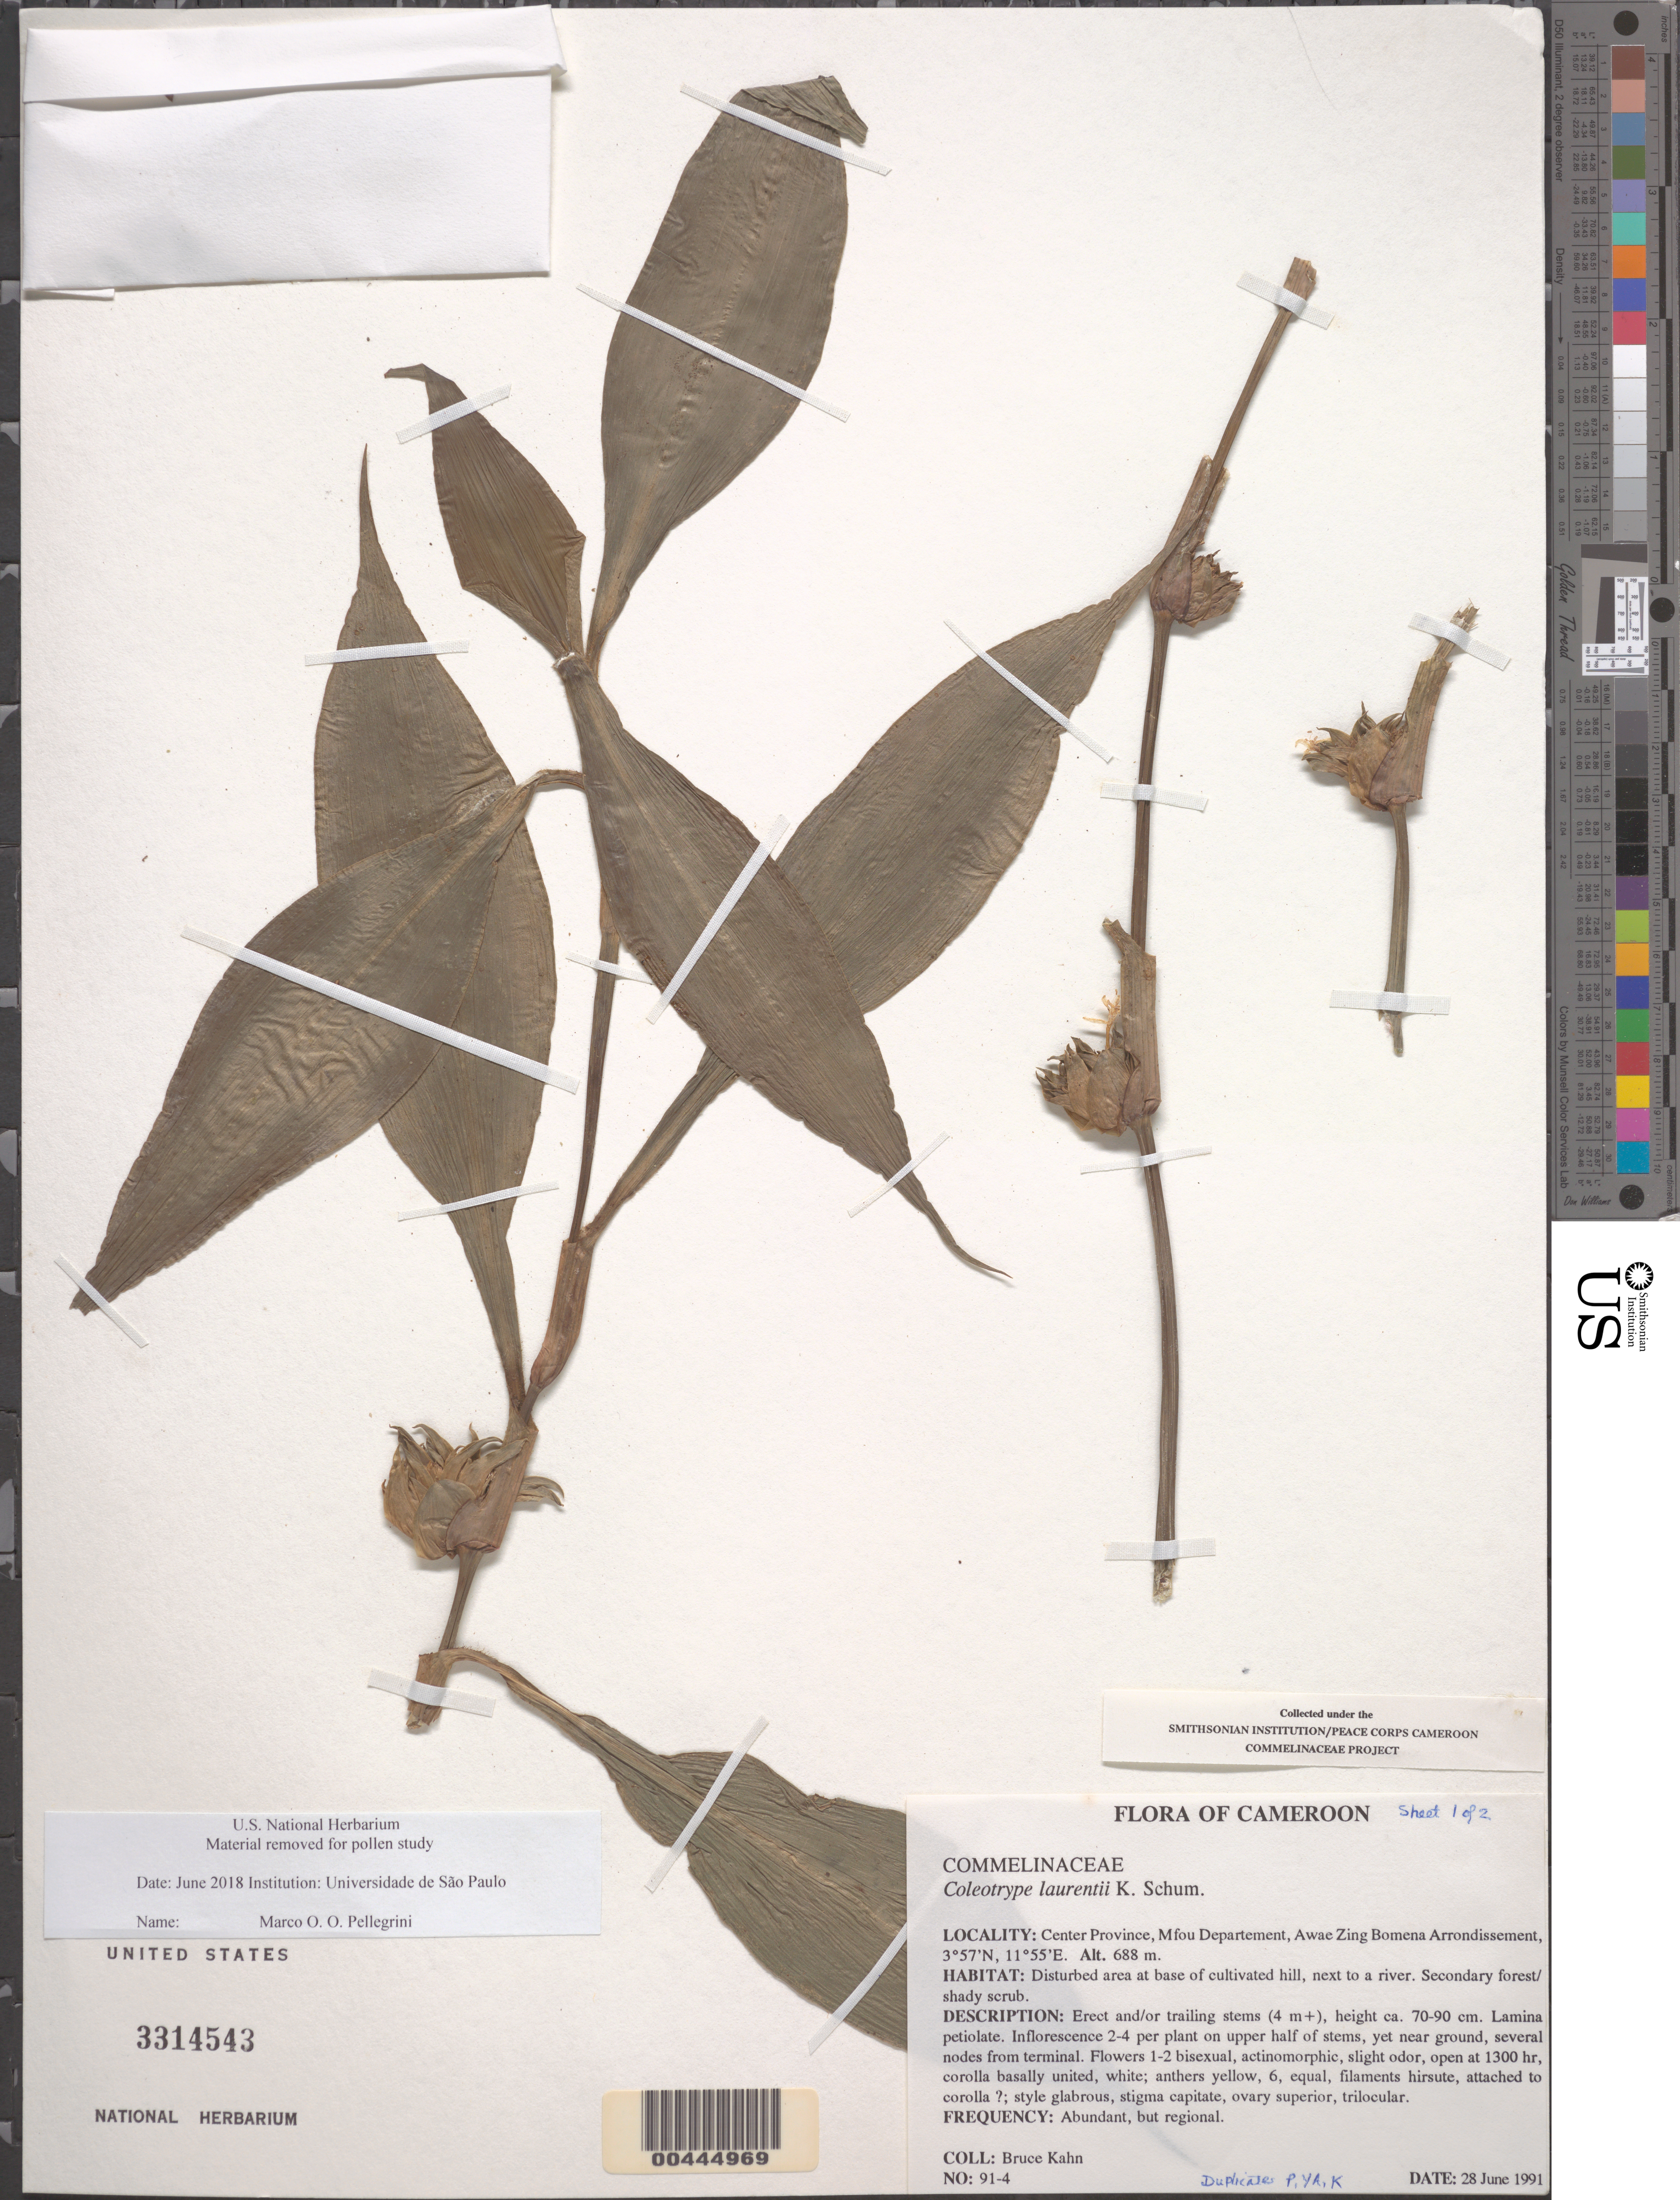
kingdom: Plantae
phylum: Tracheophyta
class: Liliopsida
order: Commelinales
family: Commelinaceae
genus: Coleotrype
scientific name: Coleotrype laurentii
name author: K. Schum.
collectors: B. Kahn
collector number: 91-4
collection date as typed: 28 Jun 1991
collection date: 1991-06-28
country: Cameroon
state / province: Centre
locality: Awae zing bomena addondissement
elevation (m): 688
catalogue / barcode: US 3314543